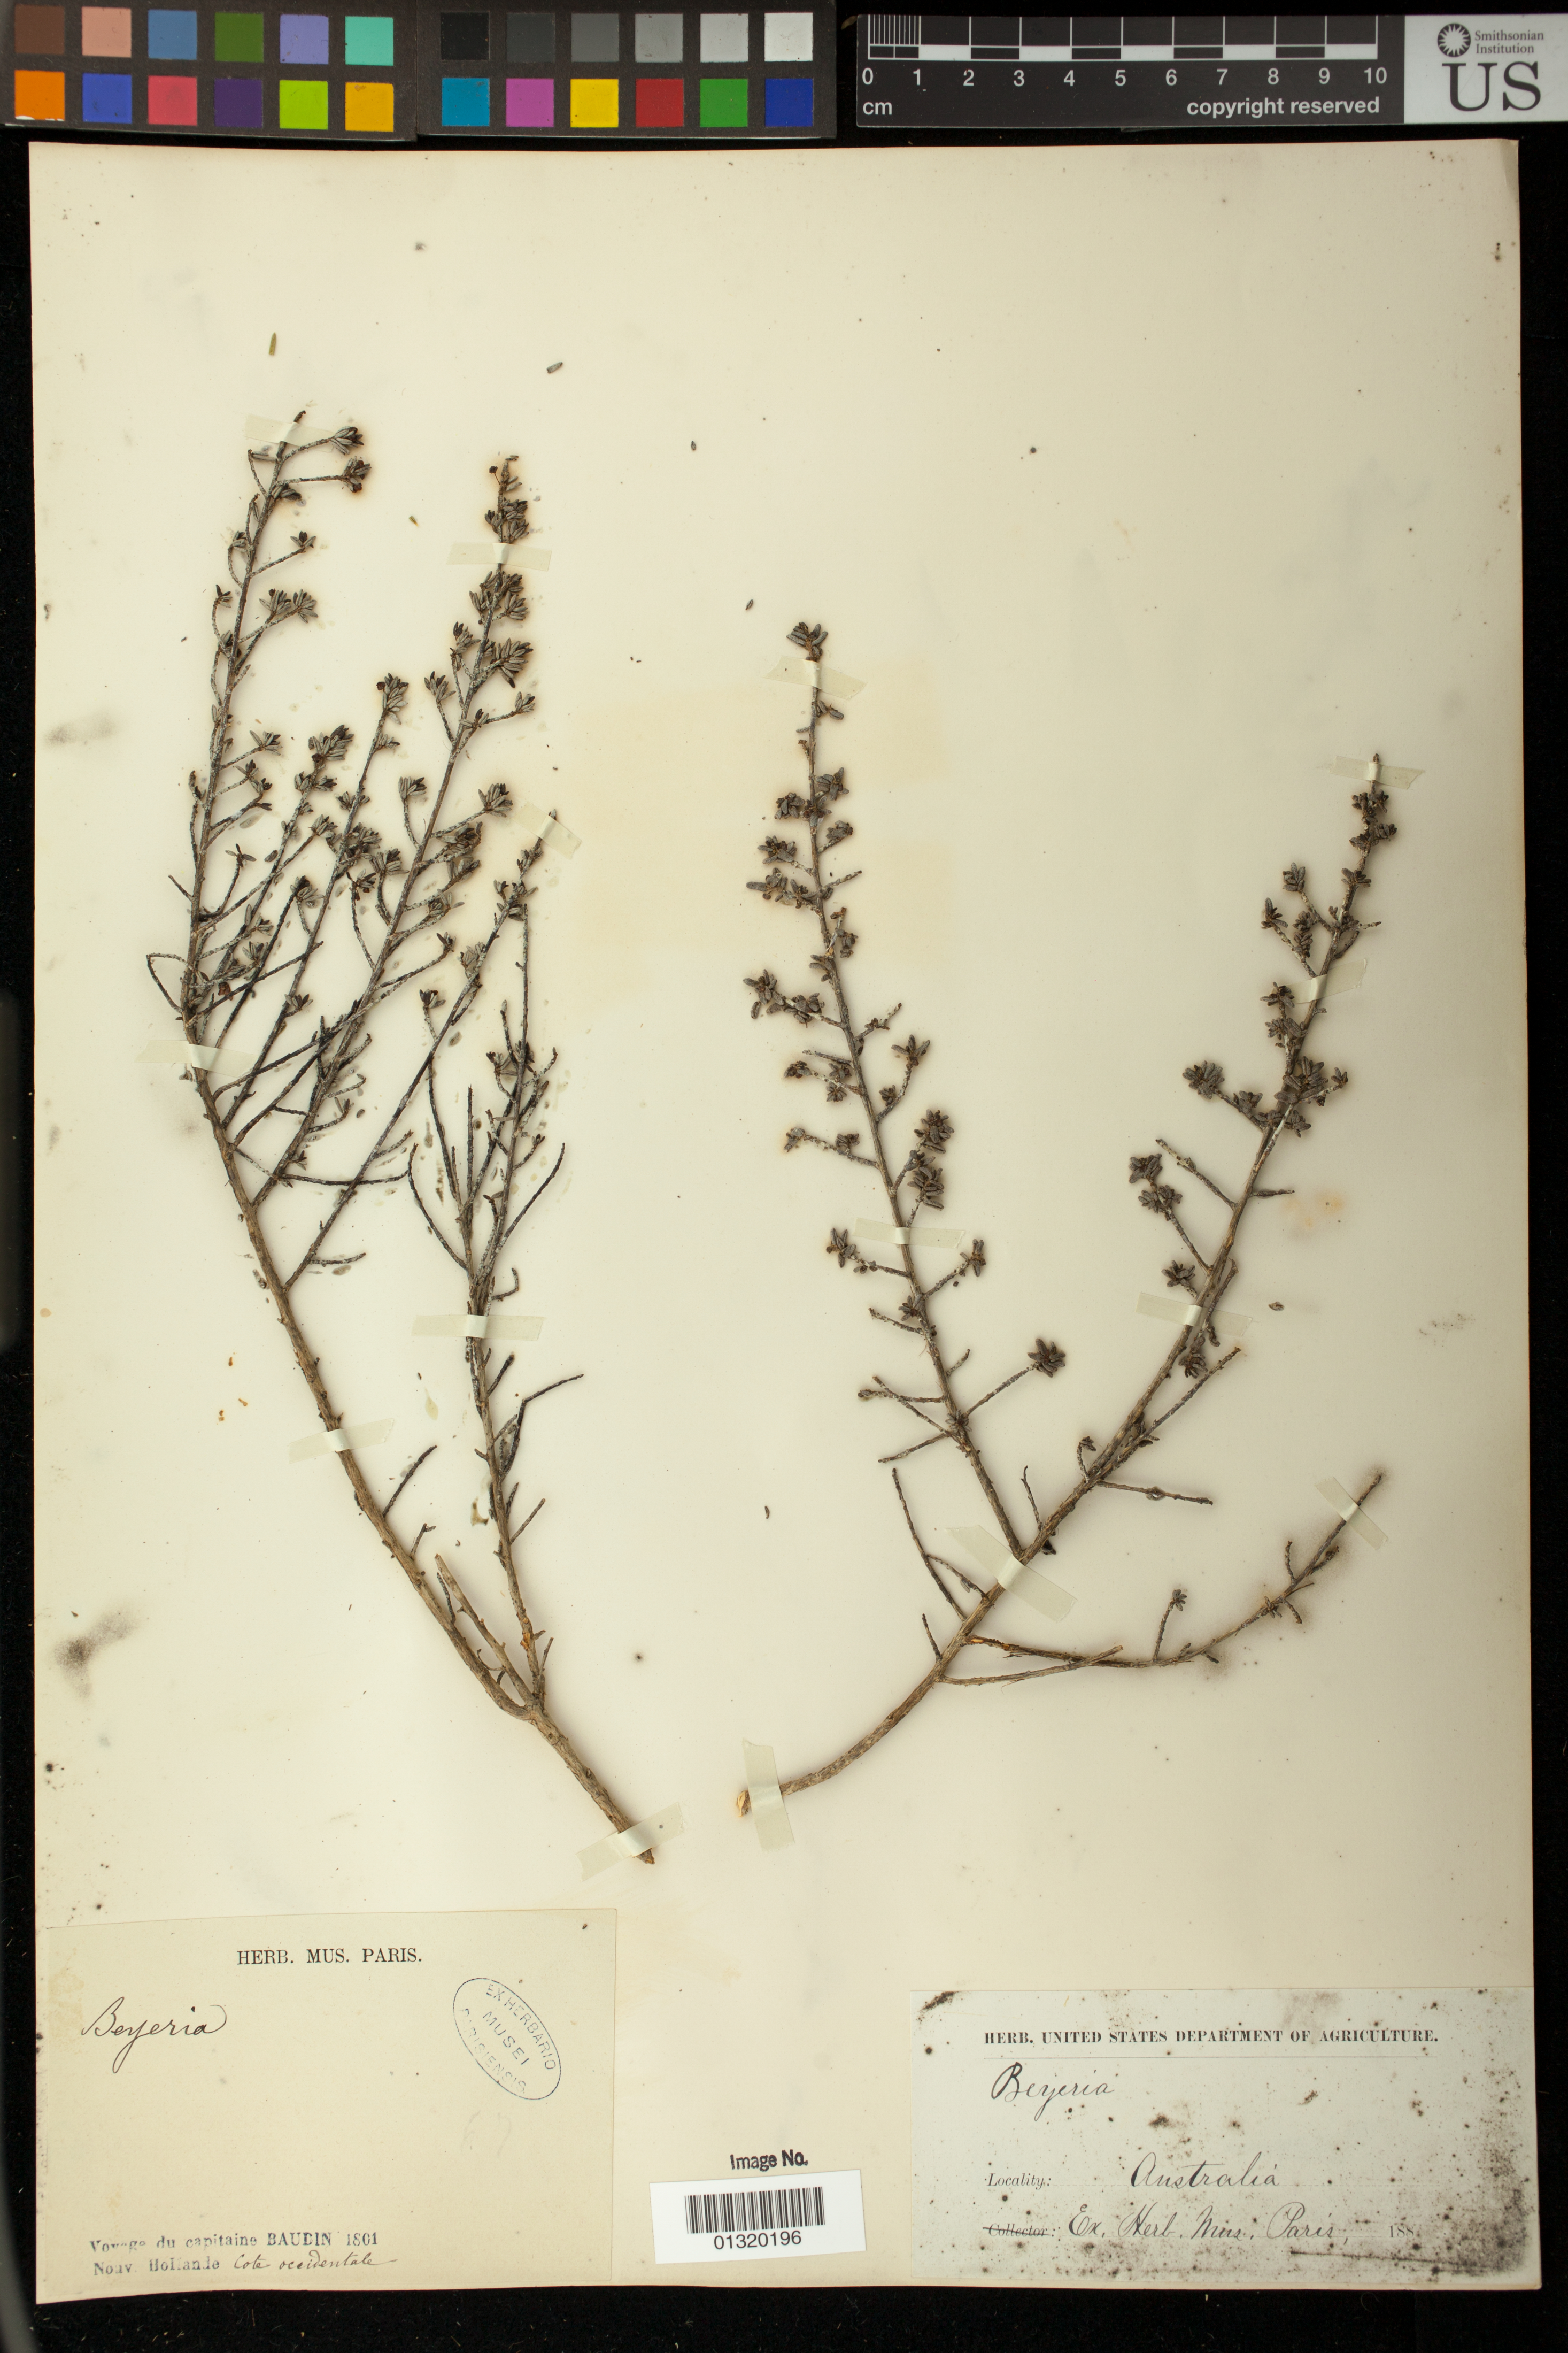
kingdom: Plantae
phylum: Tracheophyta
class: Magnoliopsida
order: Malpighiales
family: Euphorbiaceae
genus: Beyeria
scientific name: Beyeria sp.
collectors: T. Baudin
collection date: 1801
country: Australia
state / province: Western Australia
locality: Cote occidentale [Western Coast]